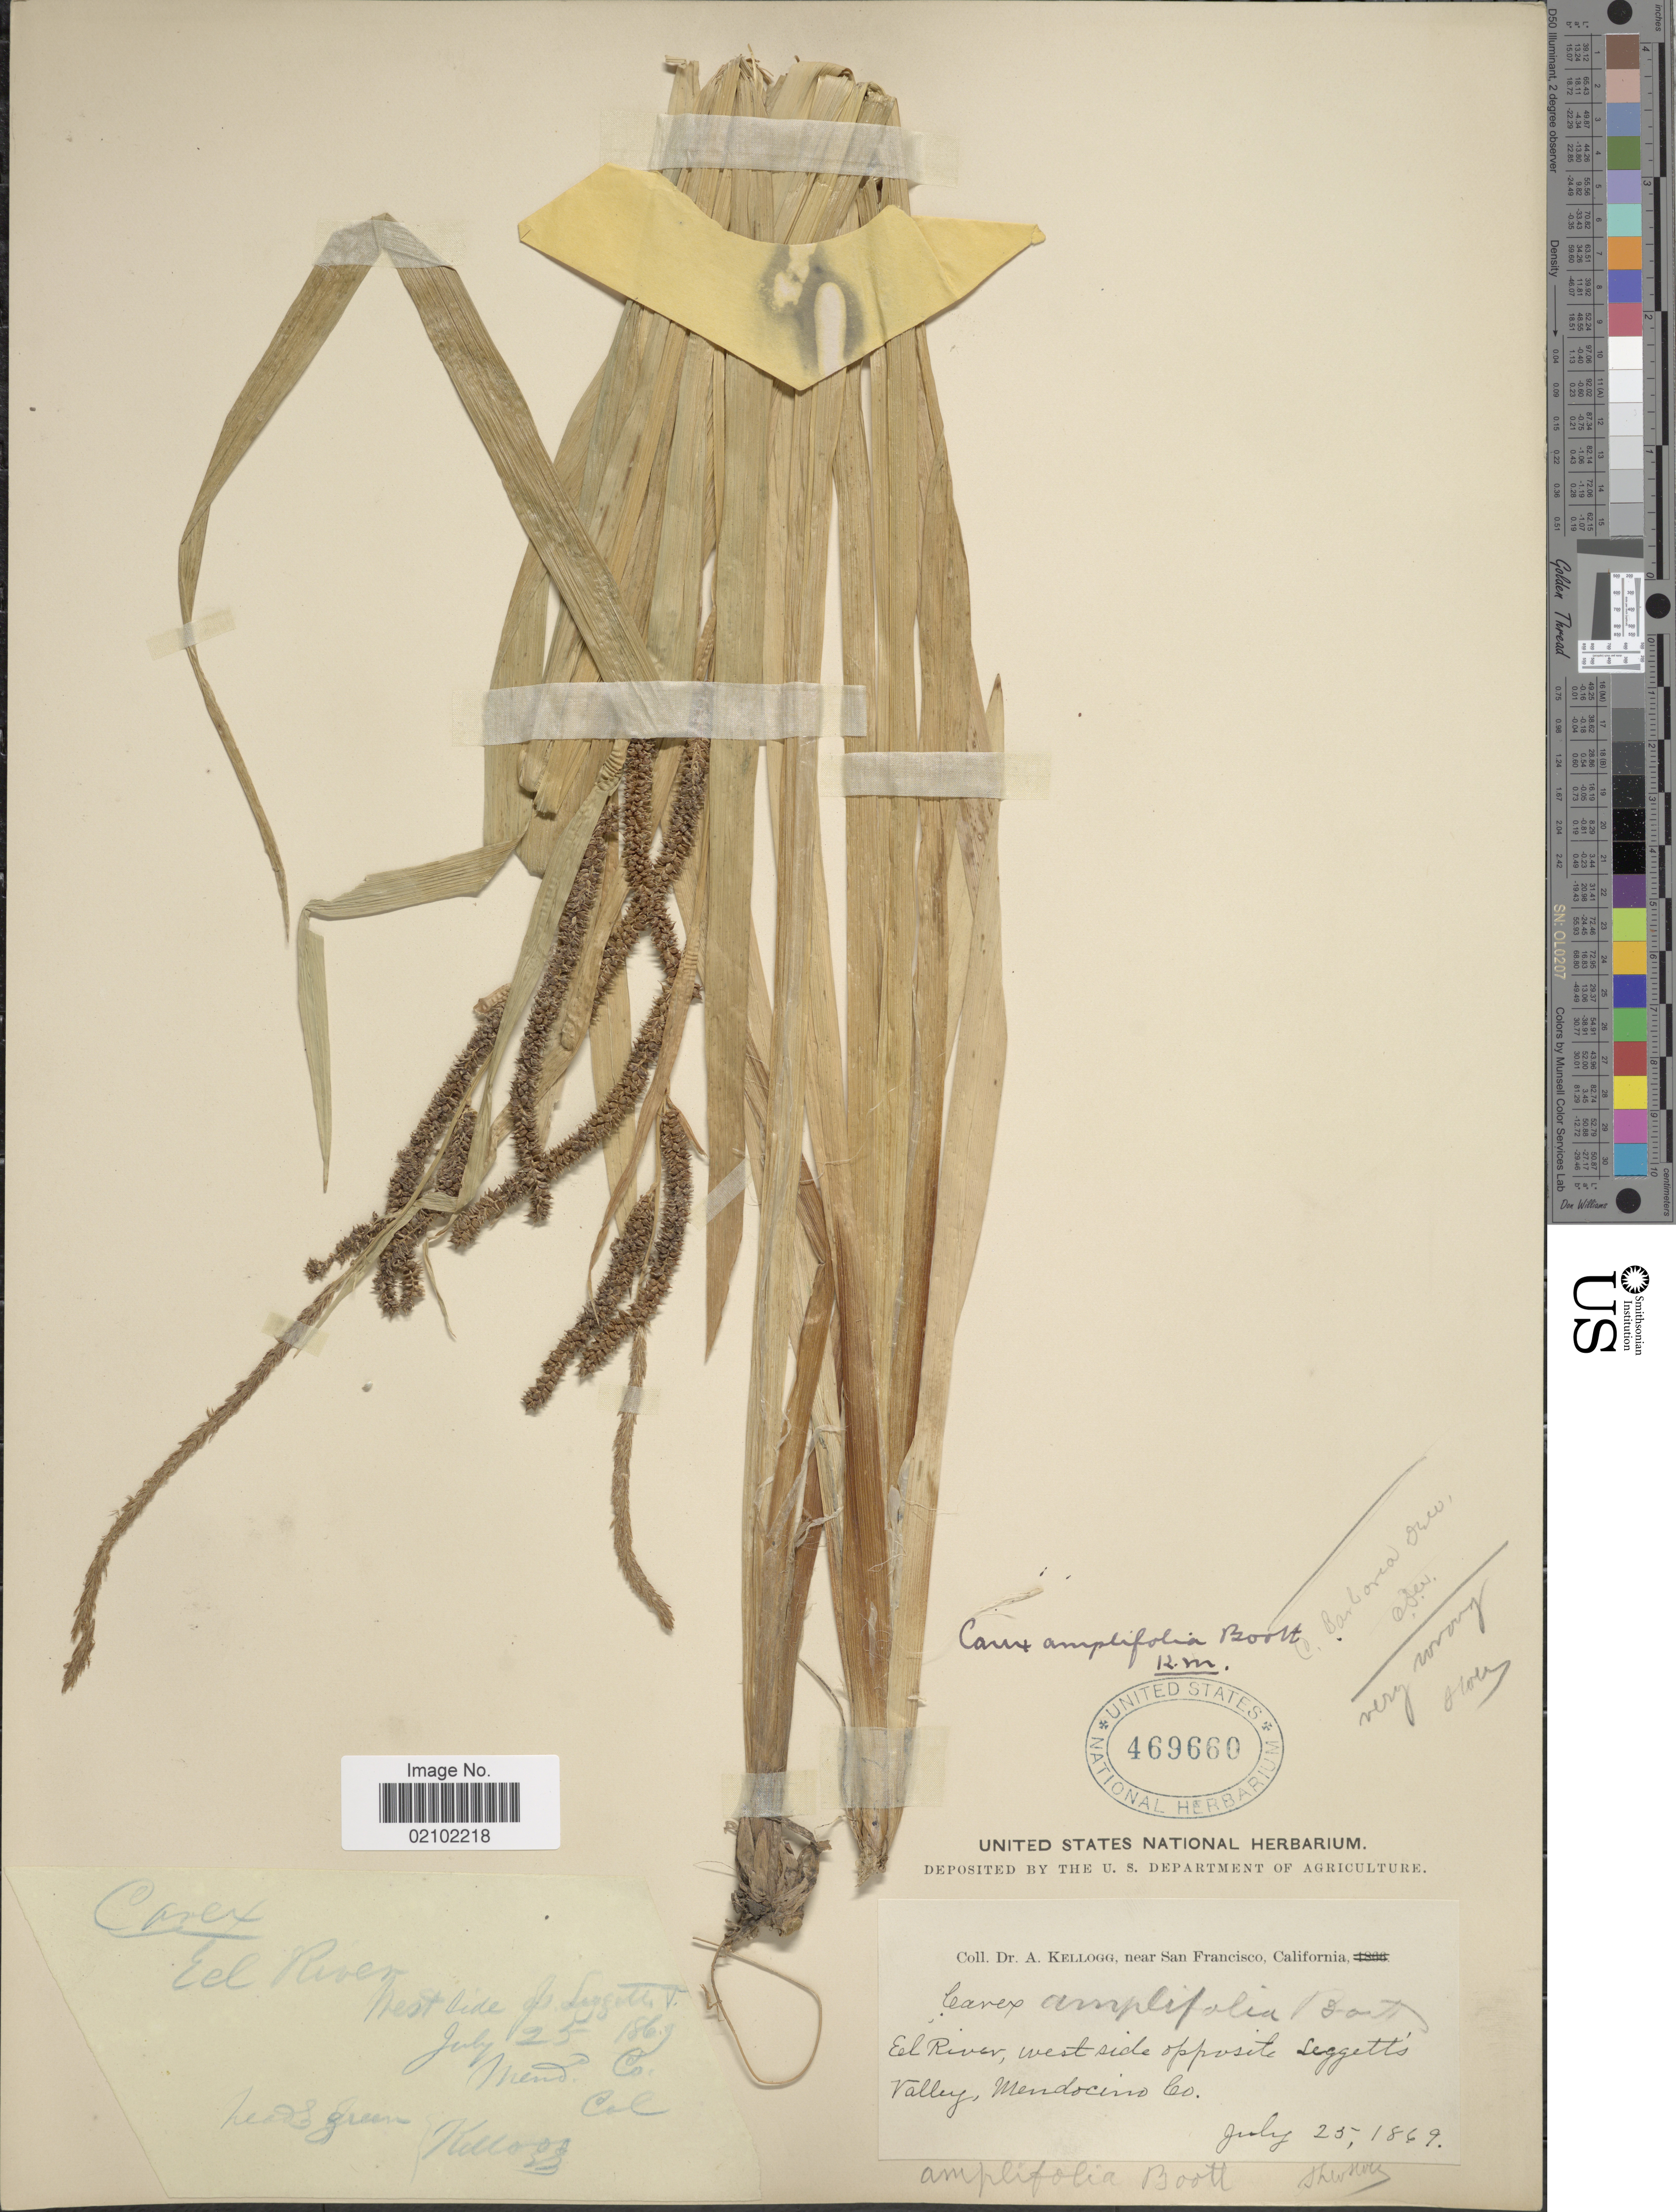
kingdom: Plantae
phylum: Tracheophyta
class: Liliopsida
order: Poales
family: Cyperaceae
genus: Carex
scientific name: Carex amplifolia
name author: Boott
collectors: A. Kellogg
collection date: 1869-07-25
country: United States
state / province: California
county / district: San Francisco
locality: Near San Francisco, Eel River, west side opposite Seggett's Valley, Mendocino Co.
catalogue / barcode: US 469660